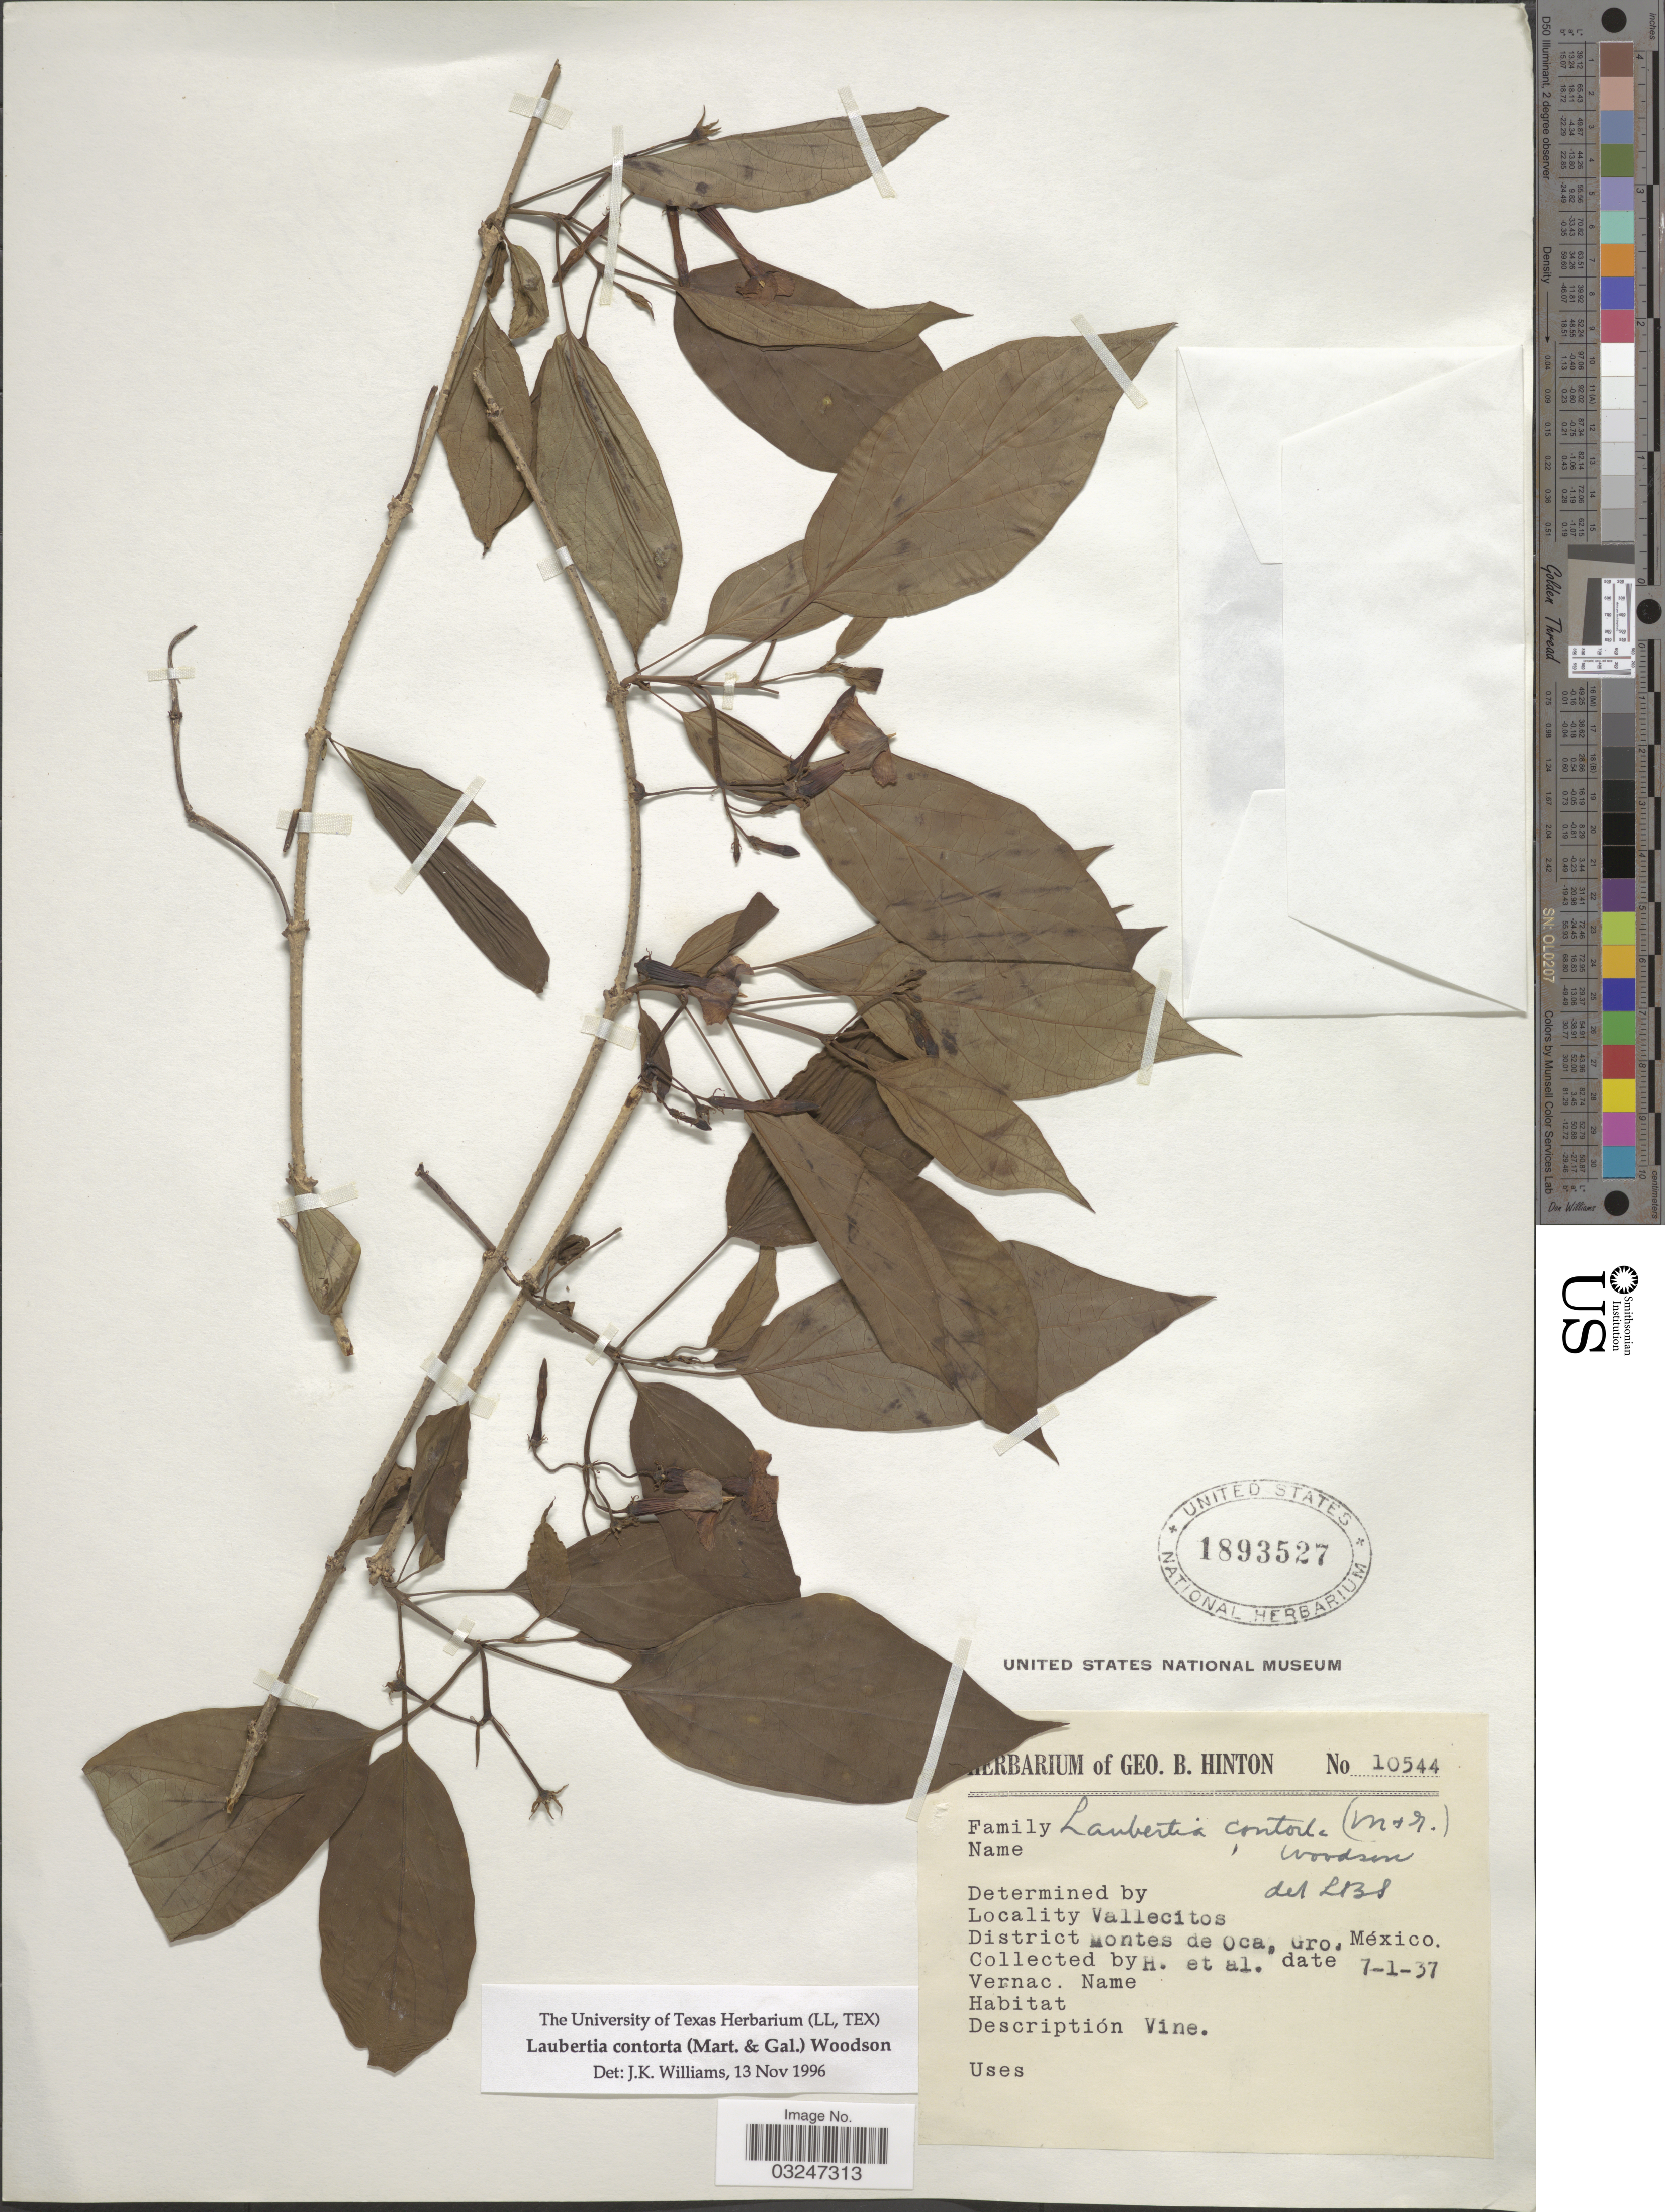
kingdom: Plantae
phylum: Tracheophyta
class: Magnoliopsida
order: Gentianales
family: Apocynaceae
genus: Laubertia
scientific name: Laubertia contorta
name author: (M. Martens & Galeotti) Woodson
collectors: G. B. Hinton & et al.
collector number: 10544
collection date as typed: Transcribed d/m/y: 7/1/37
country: Mexico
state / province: Guerrero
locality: Vallecitos. District Montes de Oca, Gro.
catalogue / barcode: US 1893527